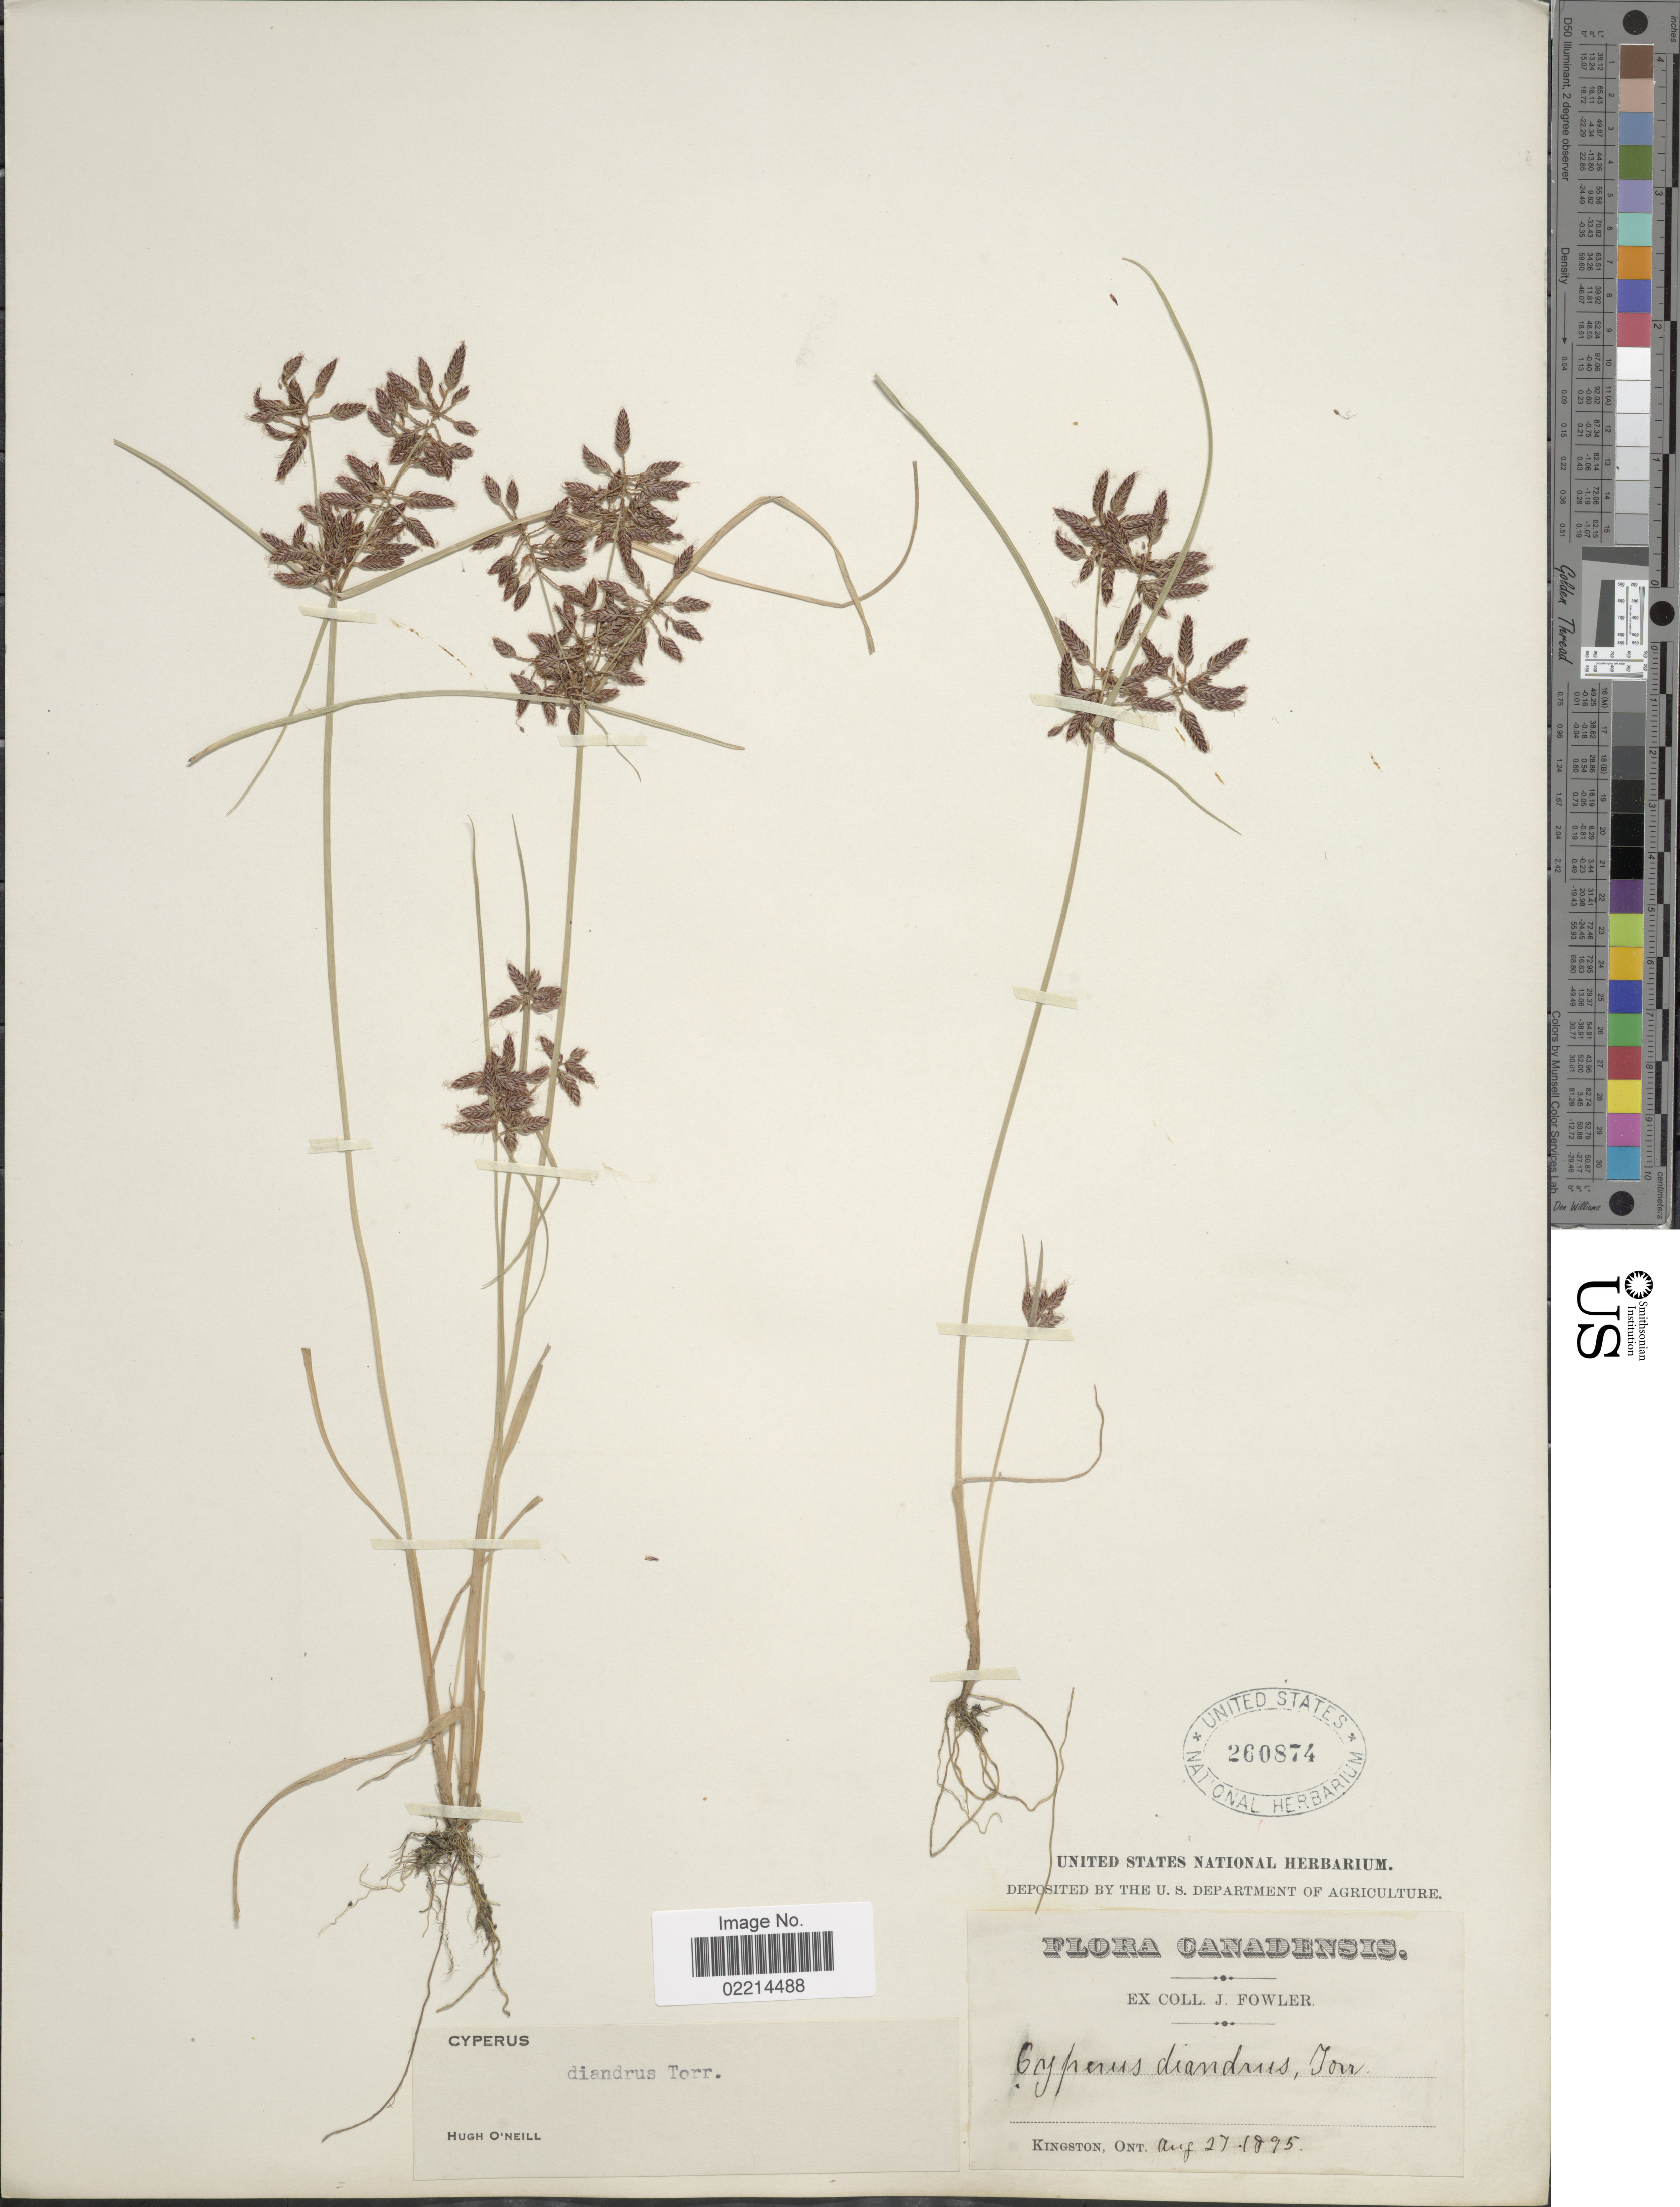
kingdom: Plantae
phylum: Tracheophyta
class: Liliopsida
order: Poales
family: Cyperaceae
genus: Cyperus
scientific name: Cyperus diandrus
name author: Torr.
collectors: J. P. Fowler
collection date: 1895-08-27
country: Canada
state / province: Ontario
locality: Kingston, Ont,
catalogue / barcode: US 260874